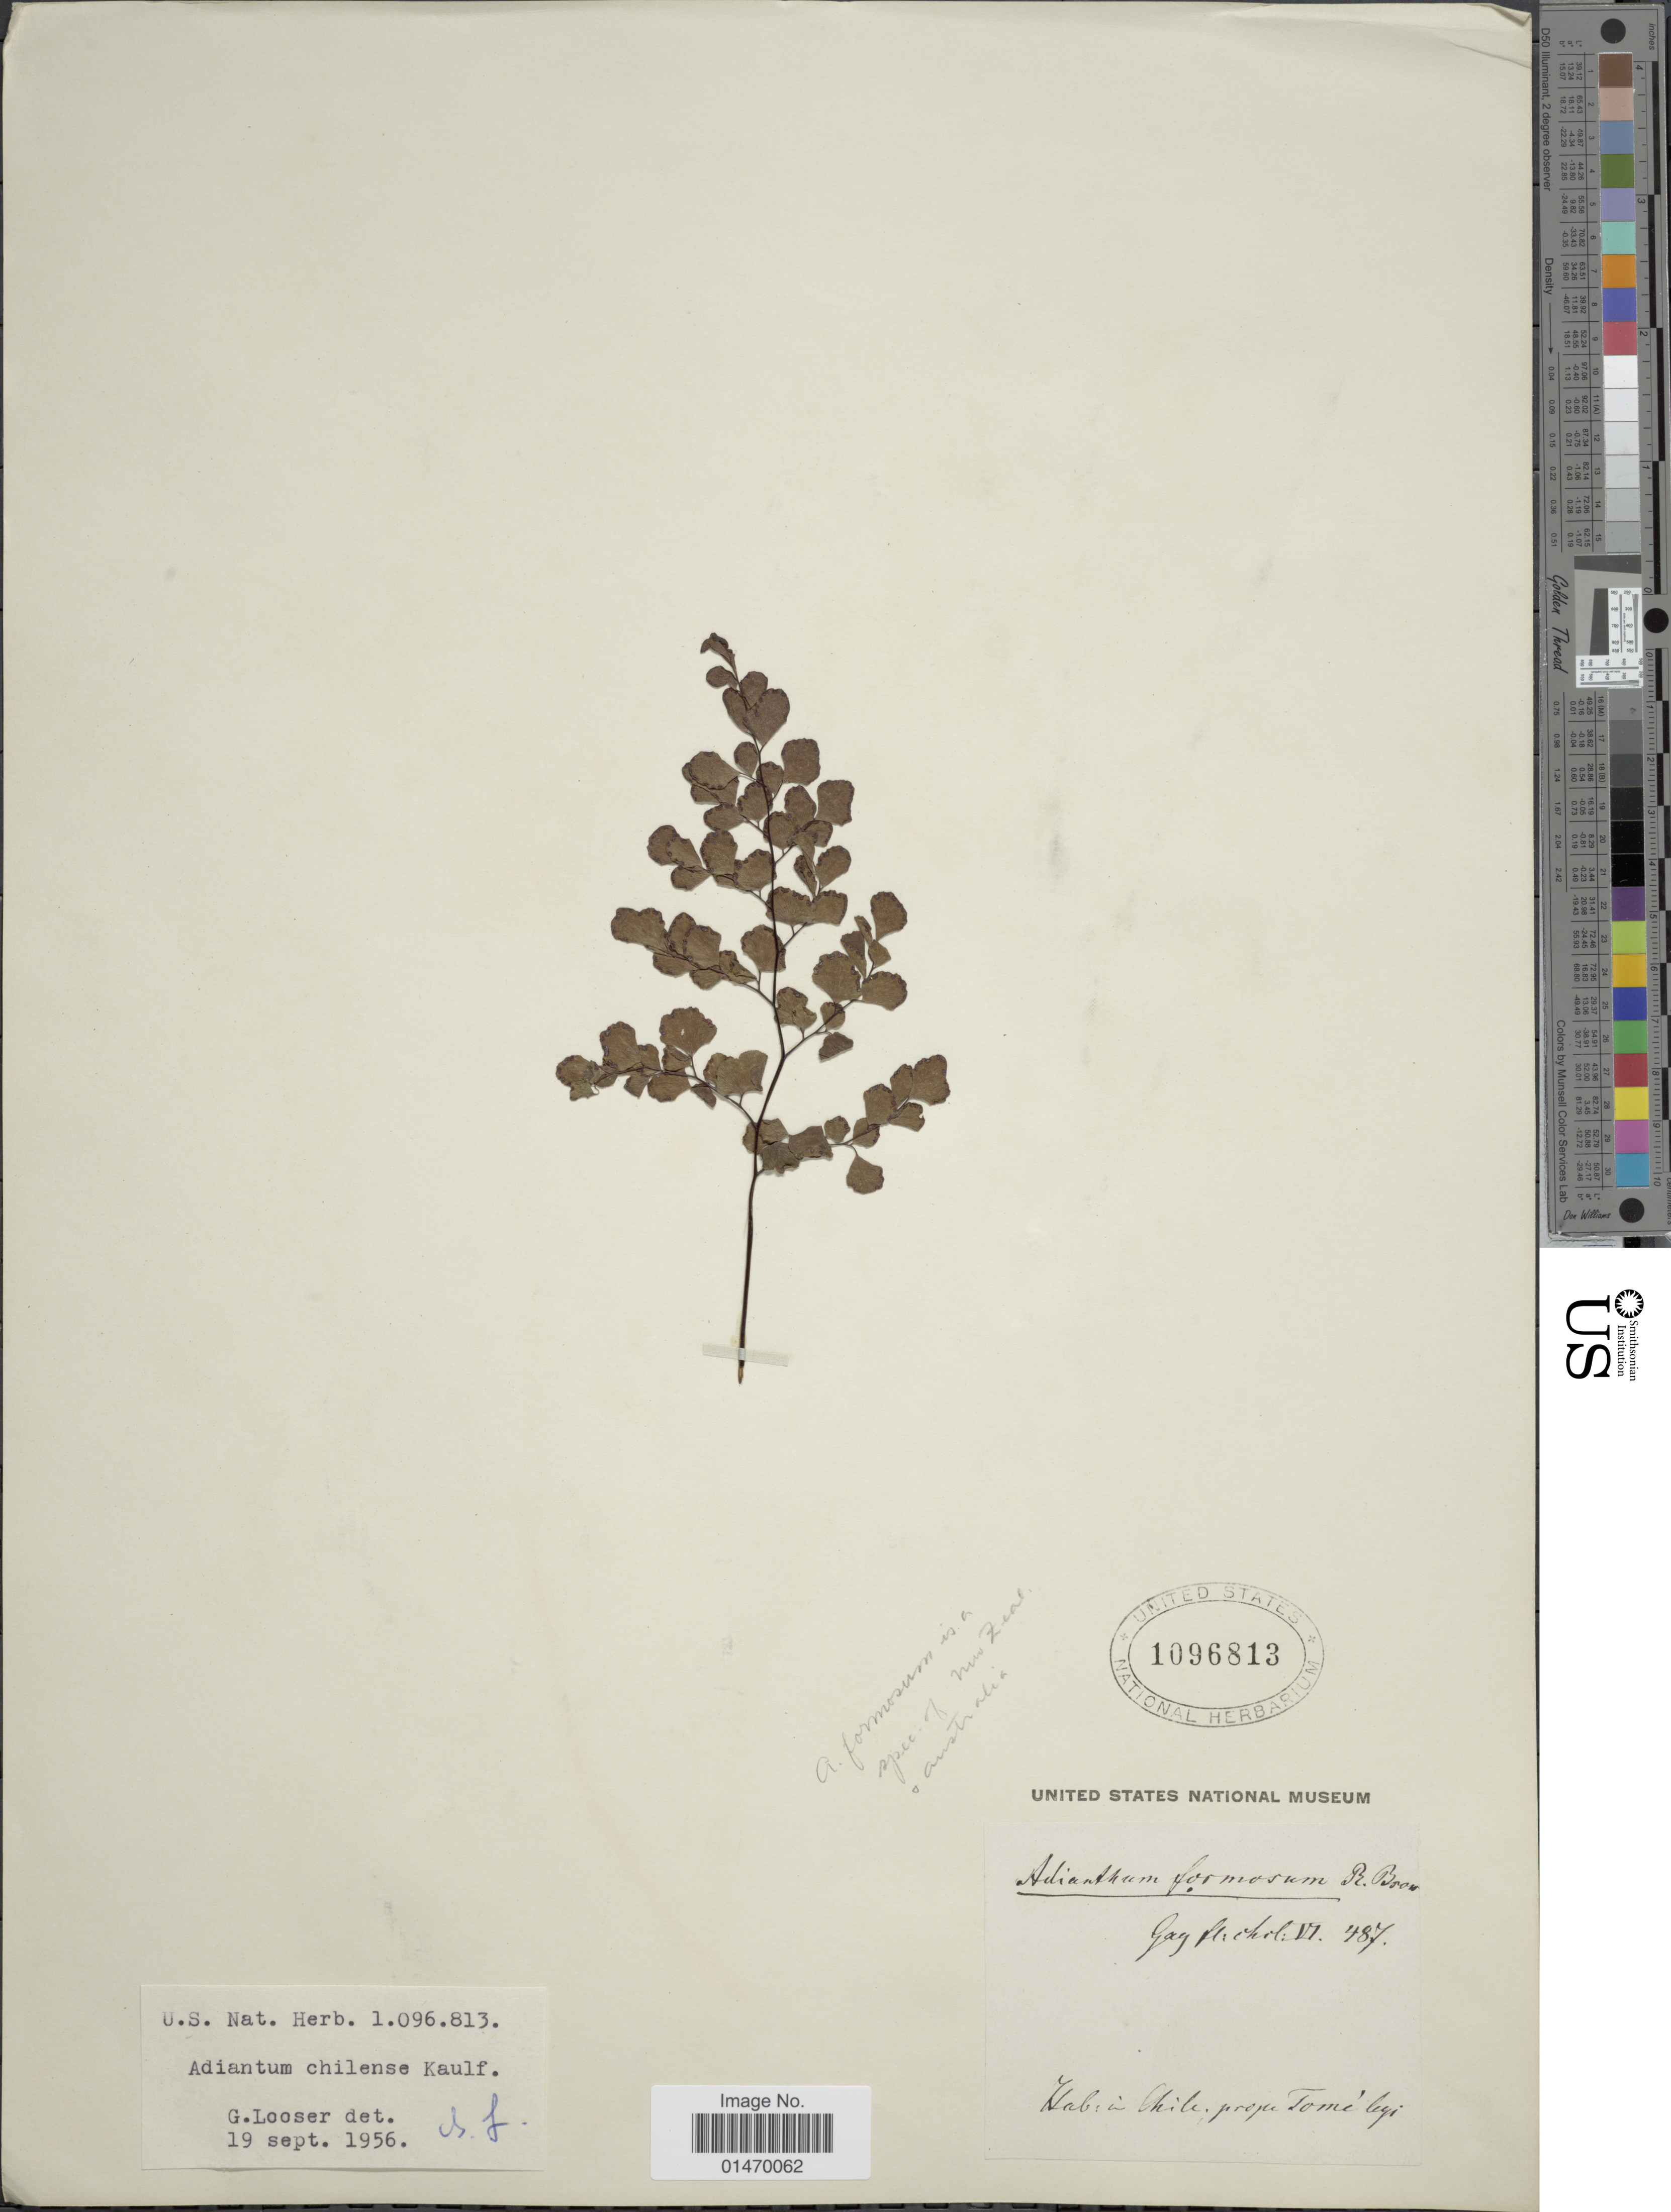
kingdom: Plantae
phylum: Tracheophyta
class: Polypodiopsida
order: Polypodiales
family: Pteridaceae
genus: Adiantum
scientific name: Adiantum chilense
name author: Kaulf.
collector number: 487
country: Chile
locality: Hab in Chile prope Tomé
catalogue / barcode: US 1096813